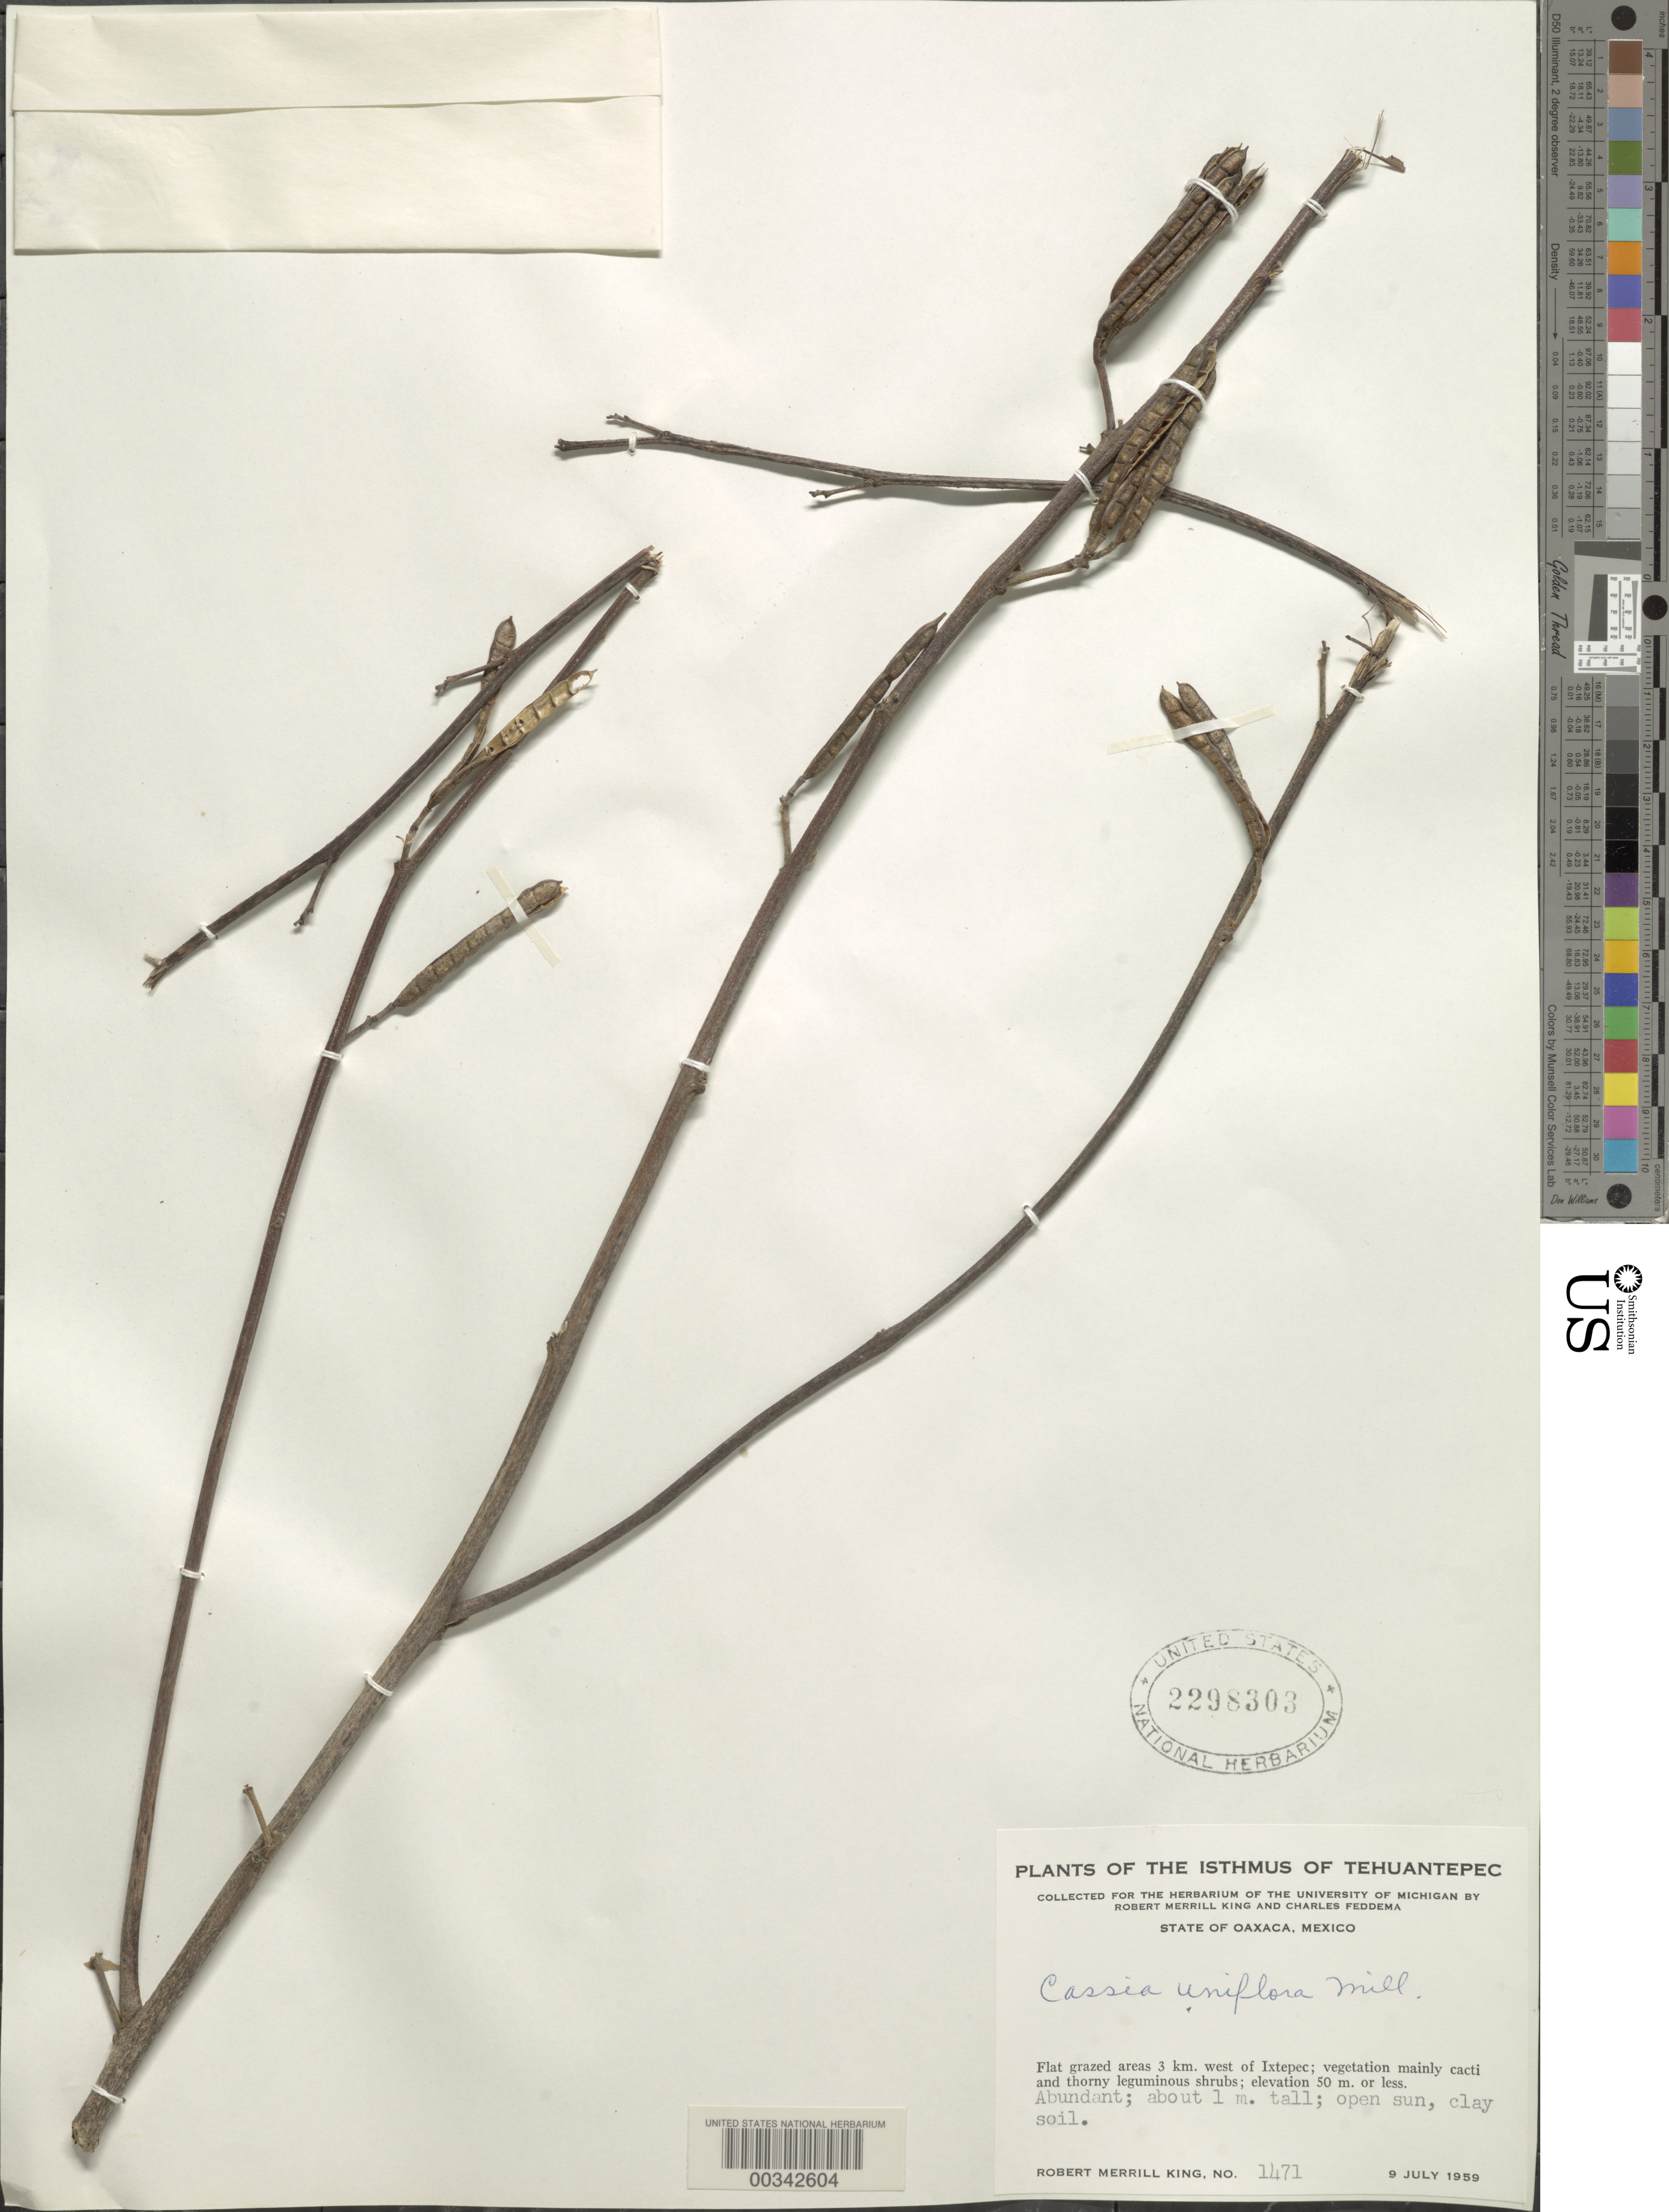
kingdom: Plantae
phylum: Tracheophyta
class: Magnoliopsida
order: Fabales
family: Fabaceae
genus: Senna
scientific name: Senna uniflora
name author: (Mill.) H.S. Irwin & Barneby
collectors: R. M. King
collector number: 1471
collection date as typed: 09 Jul 1959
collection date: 1959-07-09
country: Mexico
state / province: Oaxaca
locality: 3 km W of Ixtaltepec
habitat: Flat grazed areas; open sun; clay soil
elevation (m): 50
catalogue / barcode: US 2298303